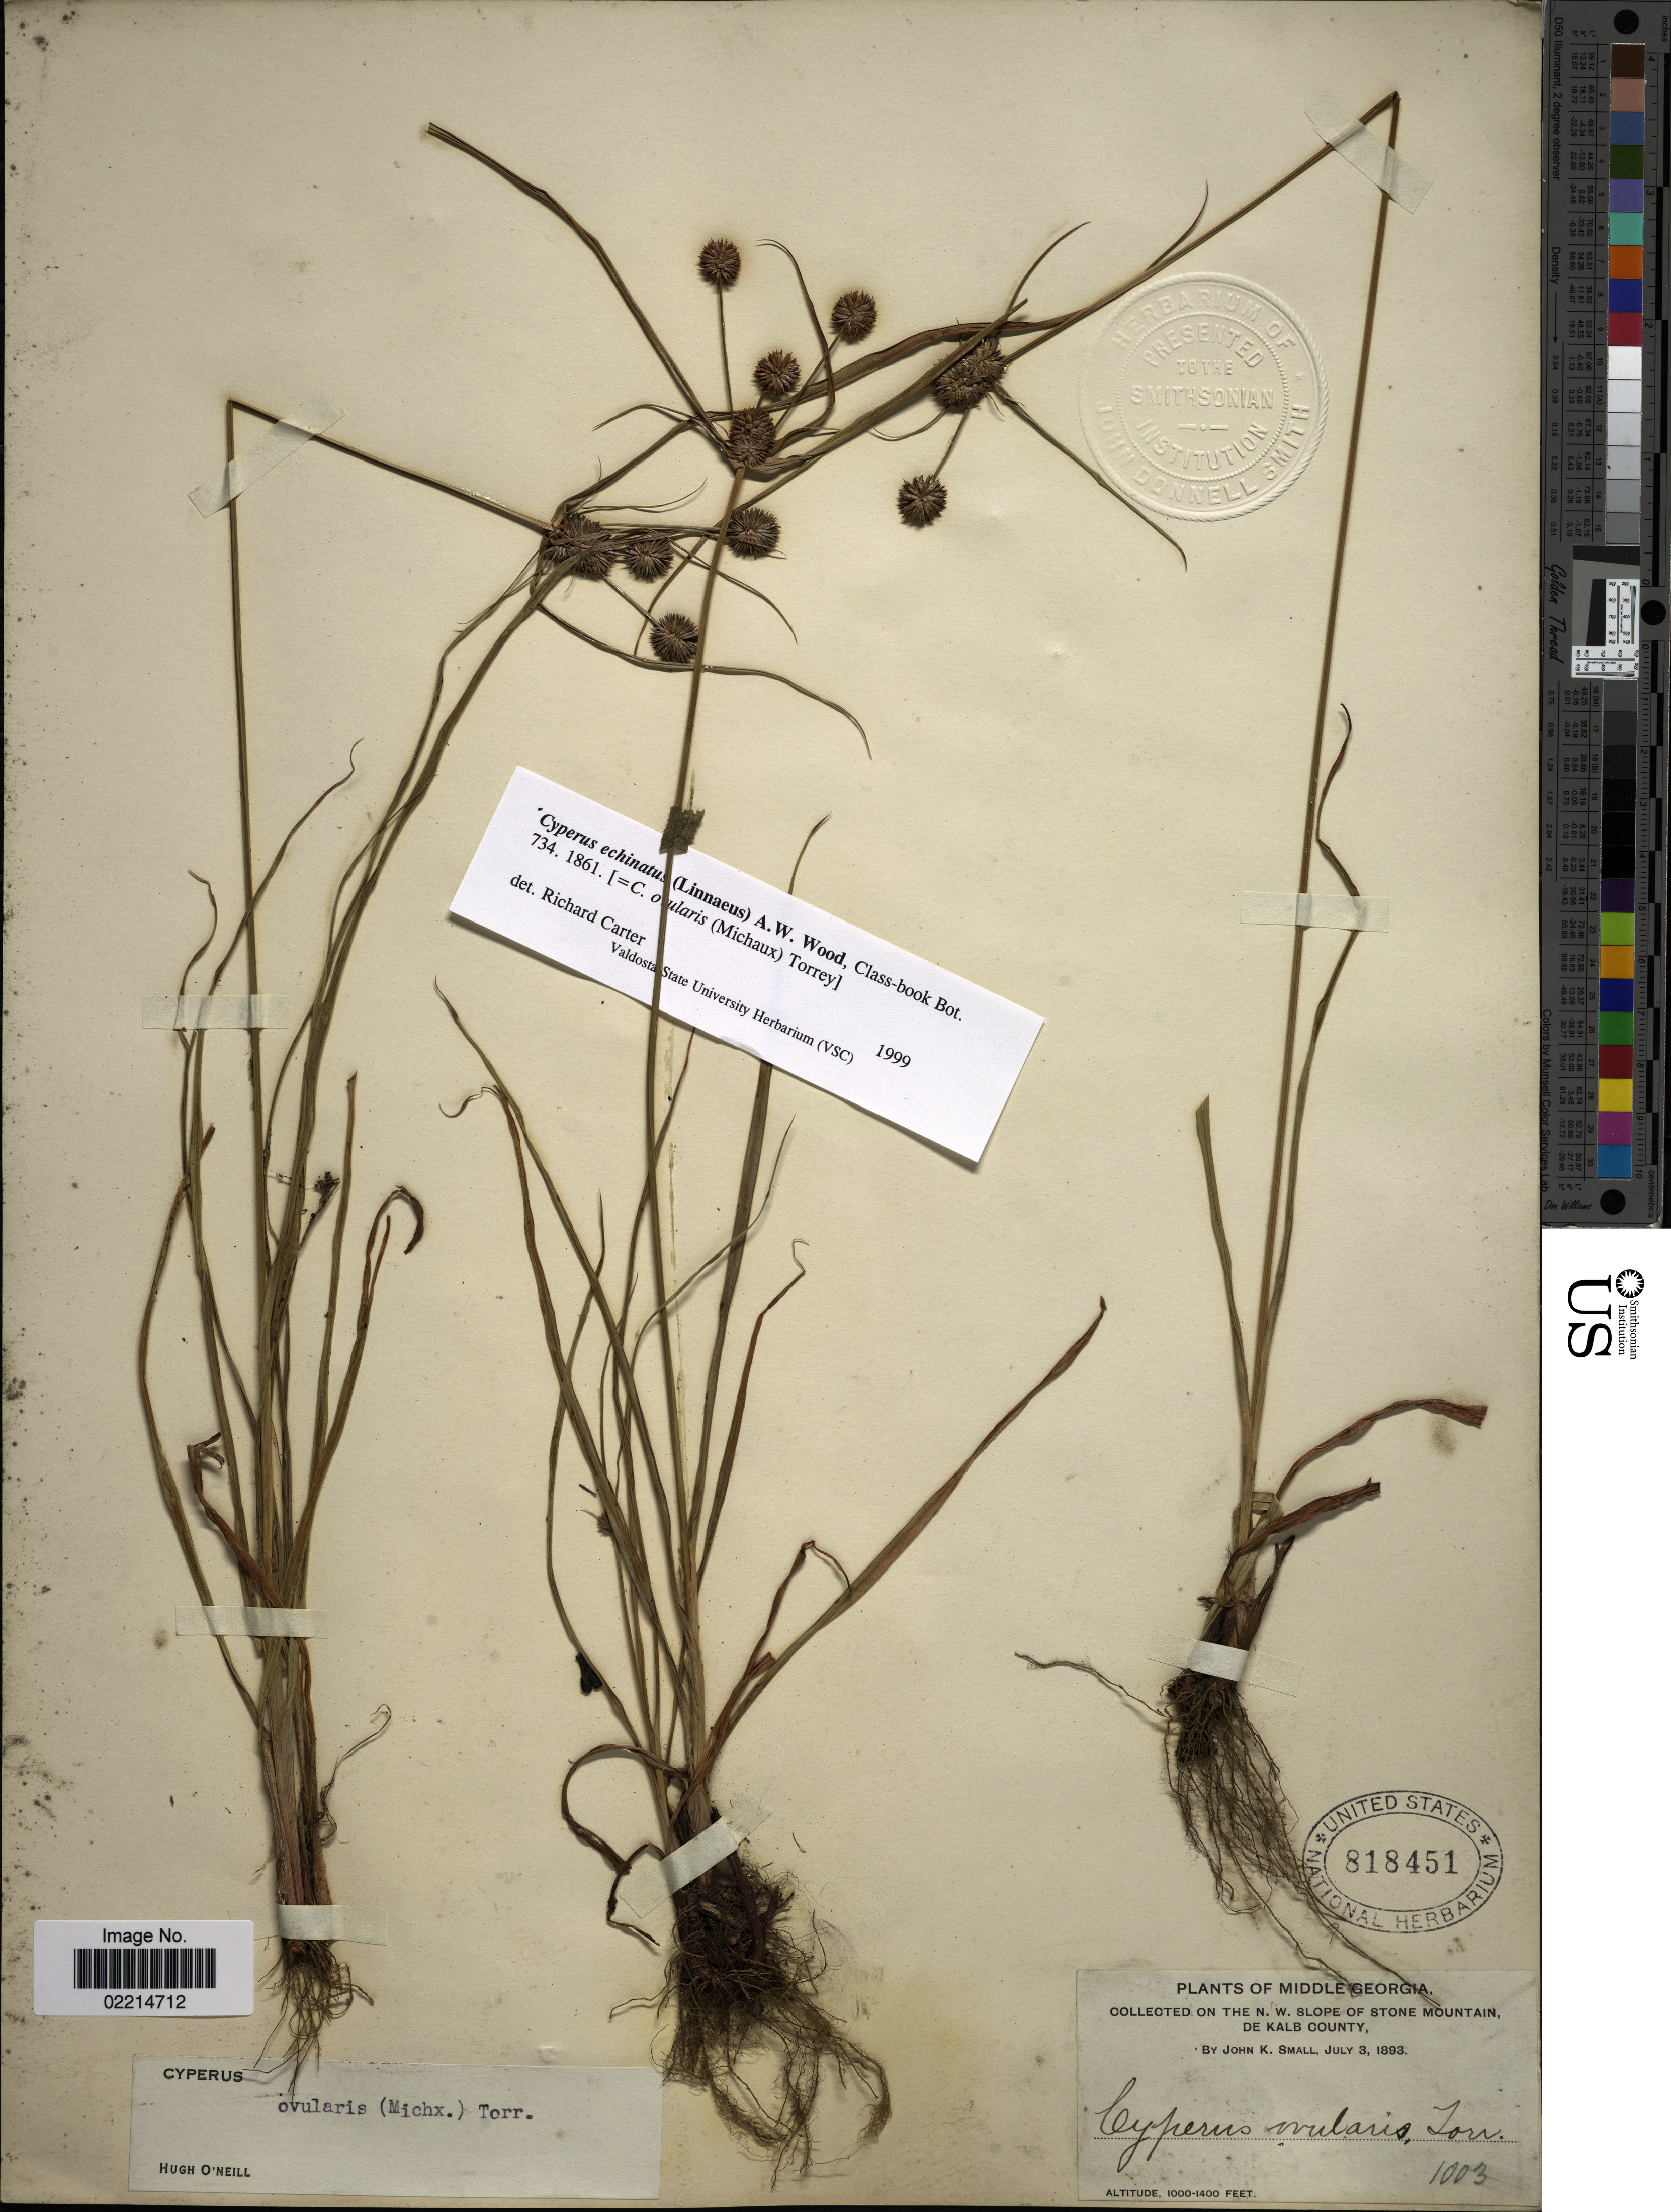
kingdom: Plantae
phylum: Tracheophyta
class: Liliopsida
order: Poales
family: Cyperaceae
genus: Cyperus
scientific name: Cyperus echinatus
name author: (L.) Alph. Wood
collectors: J. K. Small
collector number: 1003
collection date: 1893-07-03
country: United States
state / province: Georgia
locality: Middle Georgia. On the N.W. Slope of Stone Mountain, De Kalb County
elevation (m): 305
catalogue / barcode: US 818451